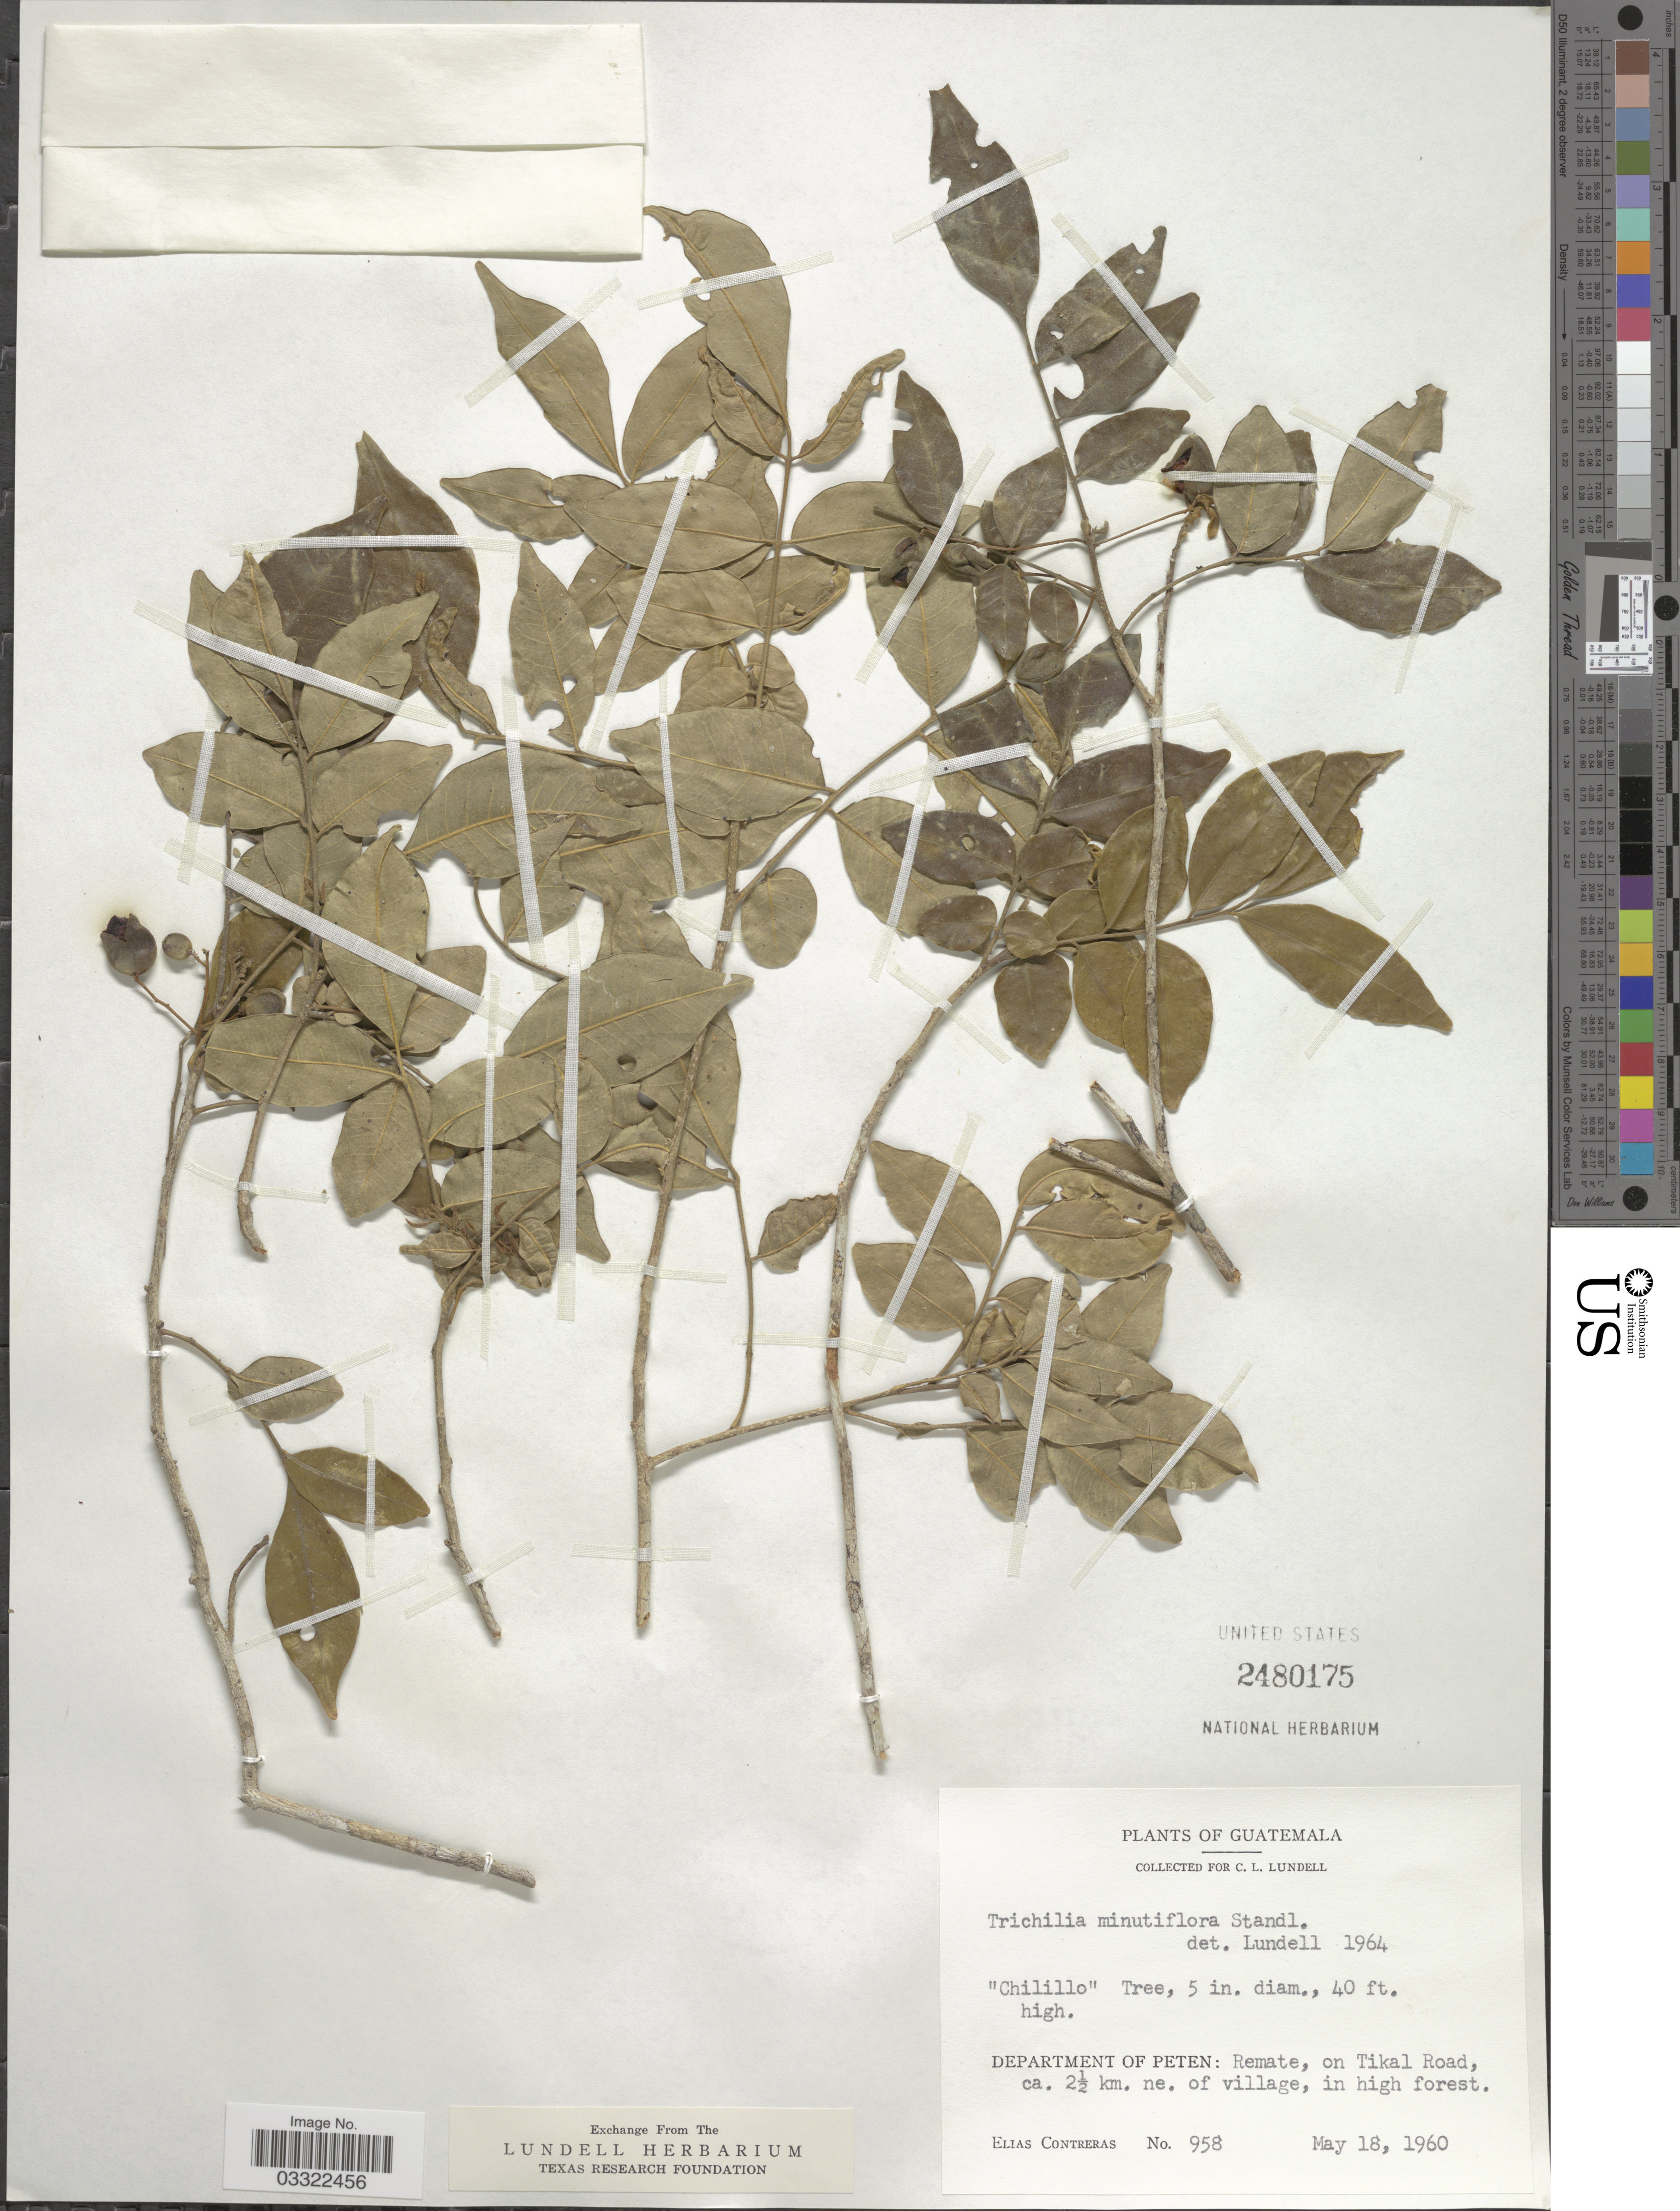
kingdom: Plantae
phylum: Tracheophyta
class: Magnoliopsida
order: Sapindales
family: Meliaceae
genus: Trichilia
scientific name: Trichilia minutiflora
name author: Standl.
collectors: E. Contreras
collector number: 958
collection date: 1960-05-18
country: Guatemala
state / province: El Petén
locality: Department of Peten: Remate, on Tikal Road, ca. 2½ km. ne. of village.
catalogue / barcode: US 2480175